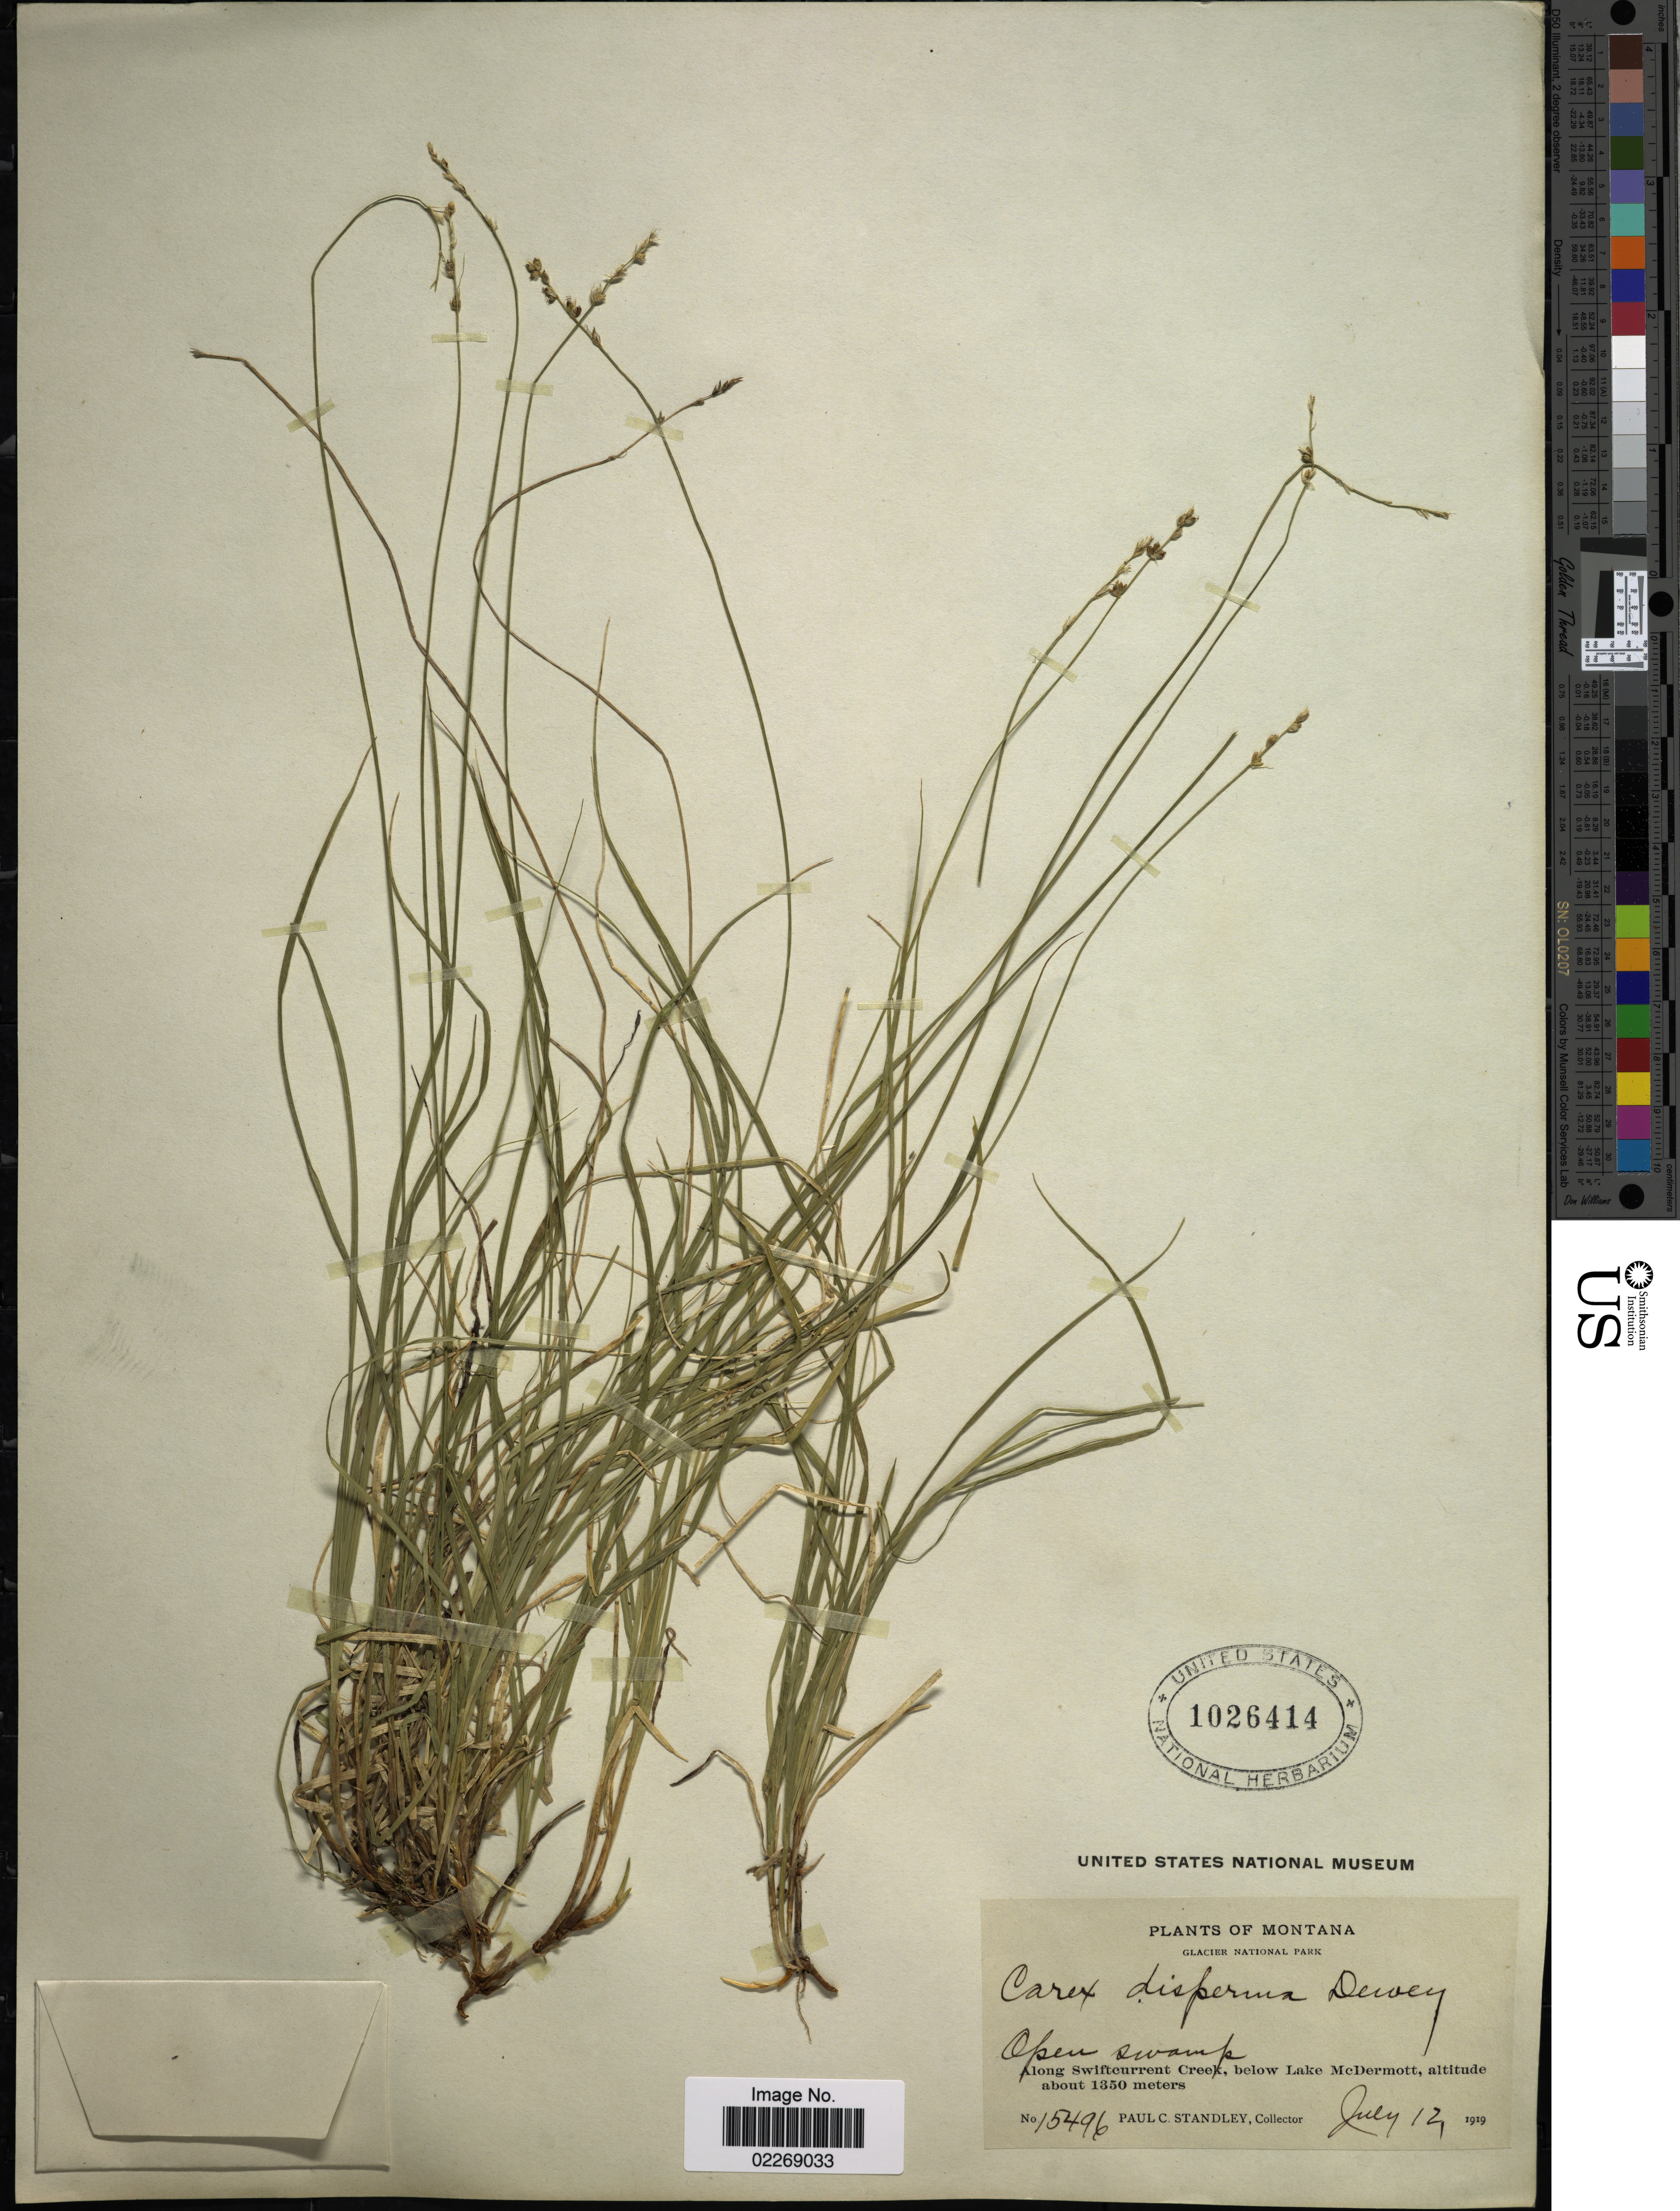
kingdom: Plantae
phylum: Tracheophyta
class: Liliopsida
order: Poales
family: Cyperaceae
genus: Carex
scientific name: Carex disperma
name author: Dewey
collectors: P. C. Standley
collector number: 15496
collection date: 1919-07-12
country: United States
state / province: Montana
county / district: Glacier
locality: Glacier National Park, Open swamp, along Swiftcuurent Creek, below Lake McDermott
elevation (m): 1350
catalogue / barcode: US 1026414